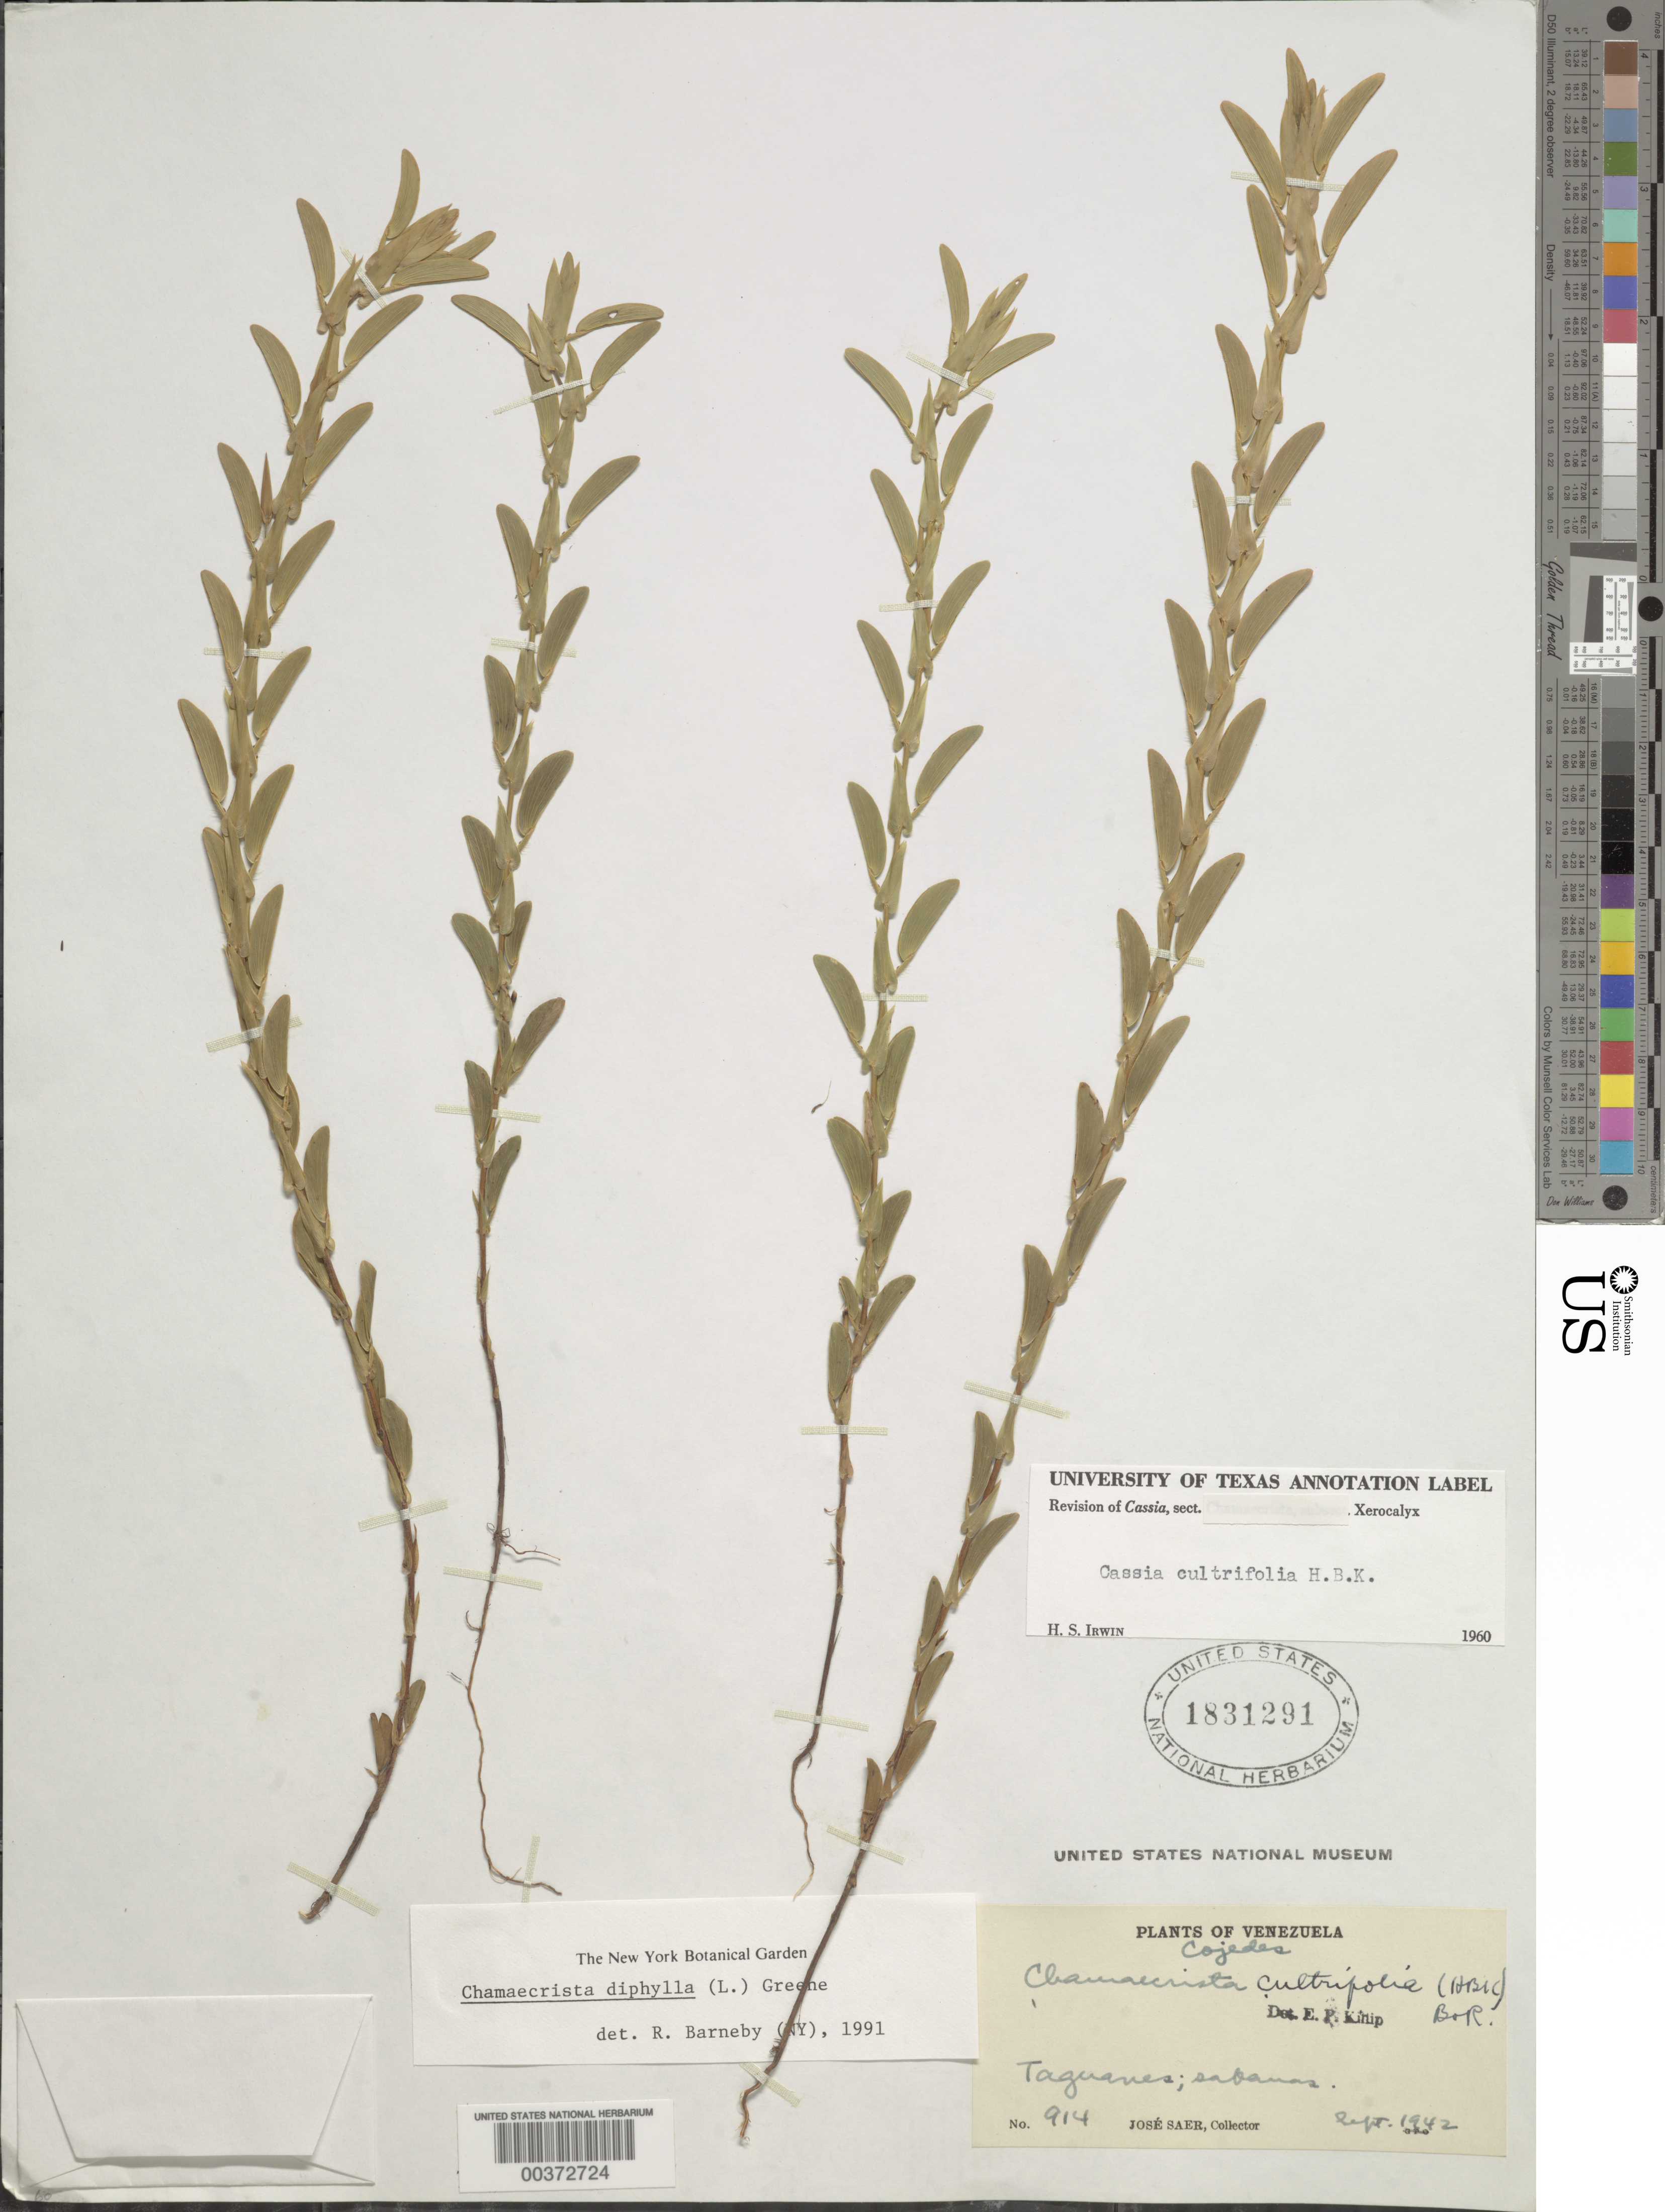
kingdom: Plantae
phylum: Tracheophyta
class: Magnoliopsida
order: Fabales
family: Fabaceae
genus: Chamaecrista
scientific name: Chamaecrista diphylla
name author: (L.) Greene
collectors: J. Saer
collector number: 914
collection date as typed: Sep 1942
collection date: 1942-09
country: Venezuela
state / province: Cojedes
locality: Taguanes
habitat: Sabanas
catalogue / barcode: US 1831291